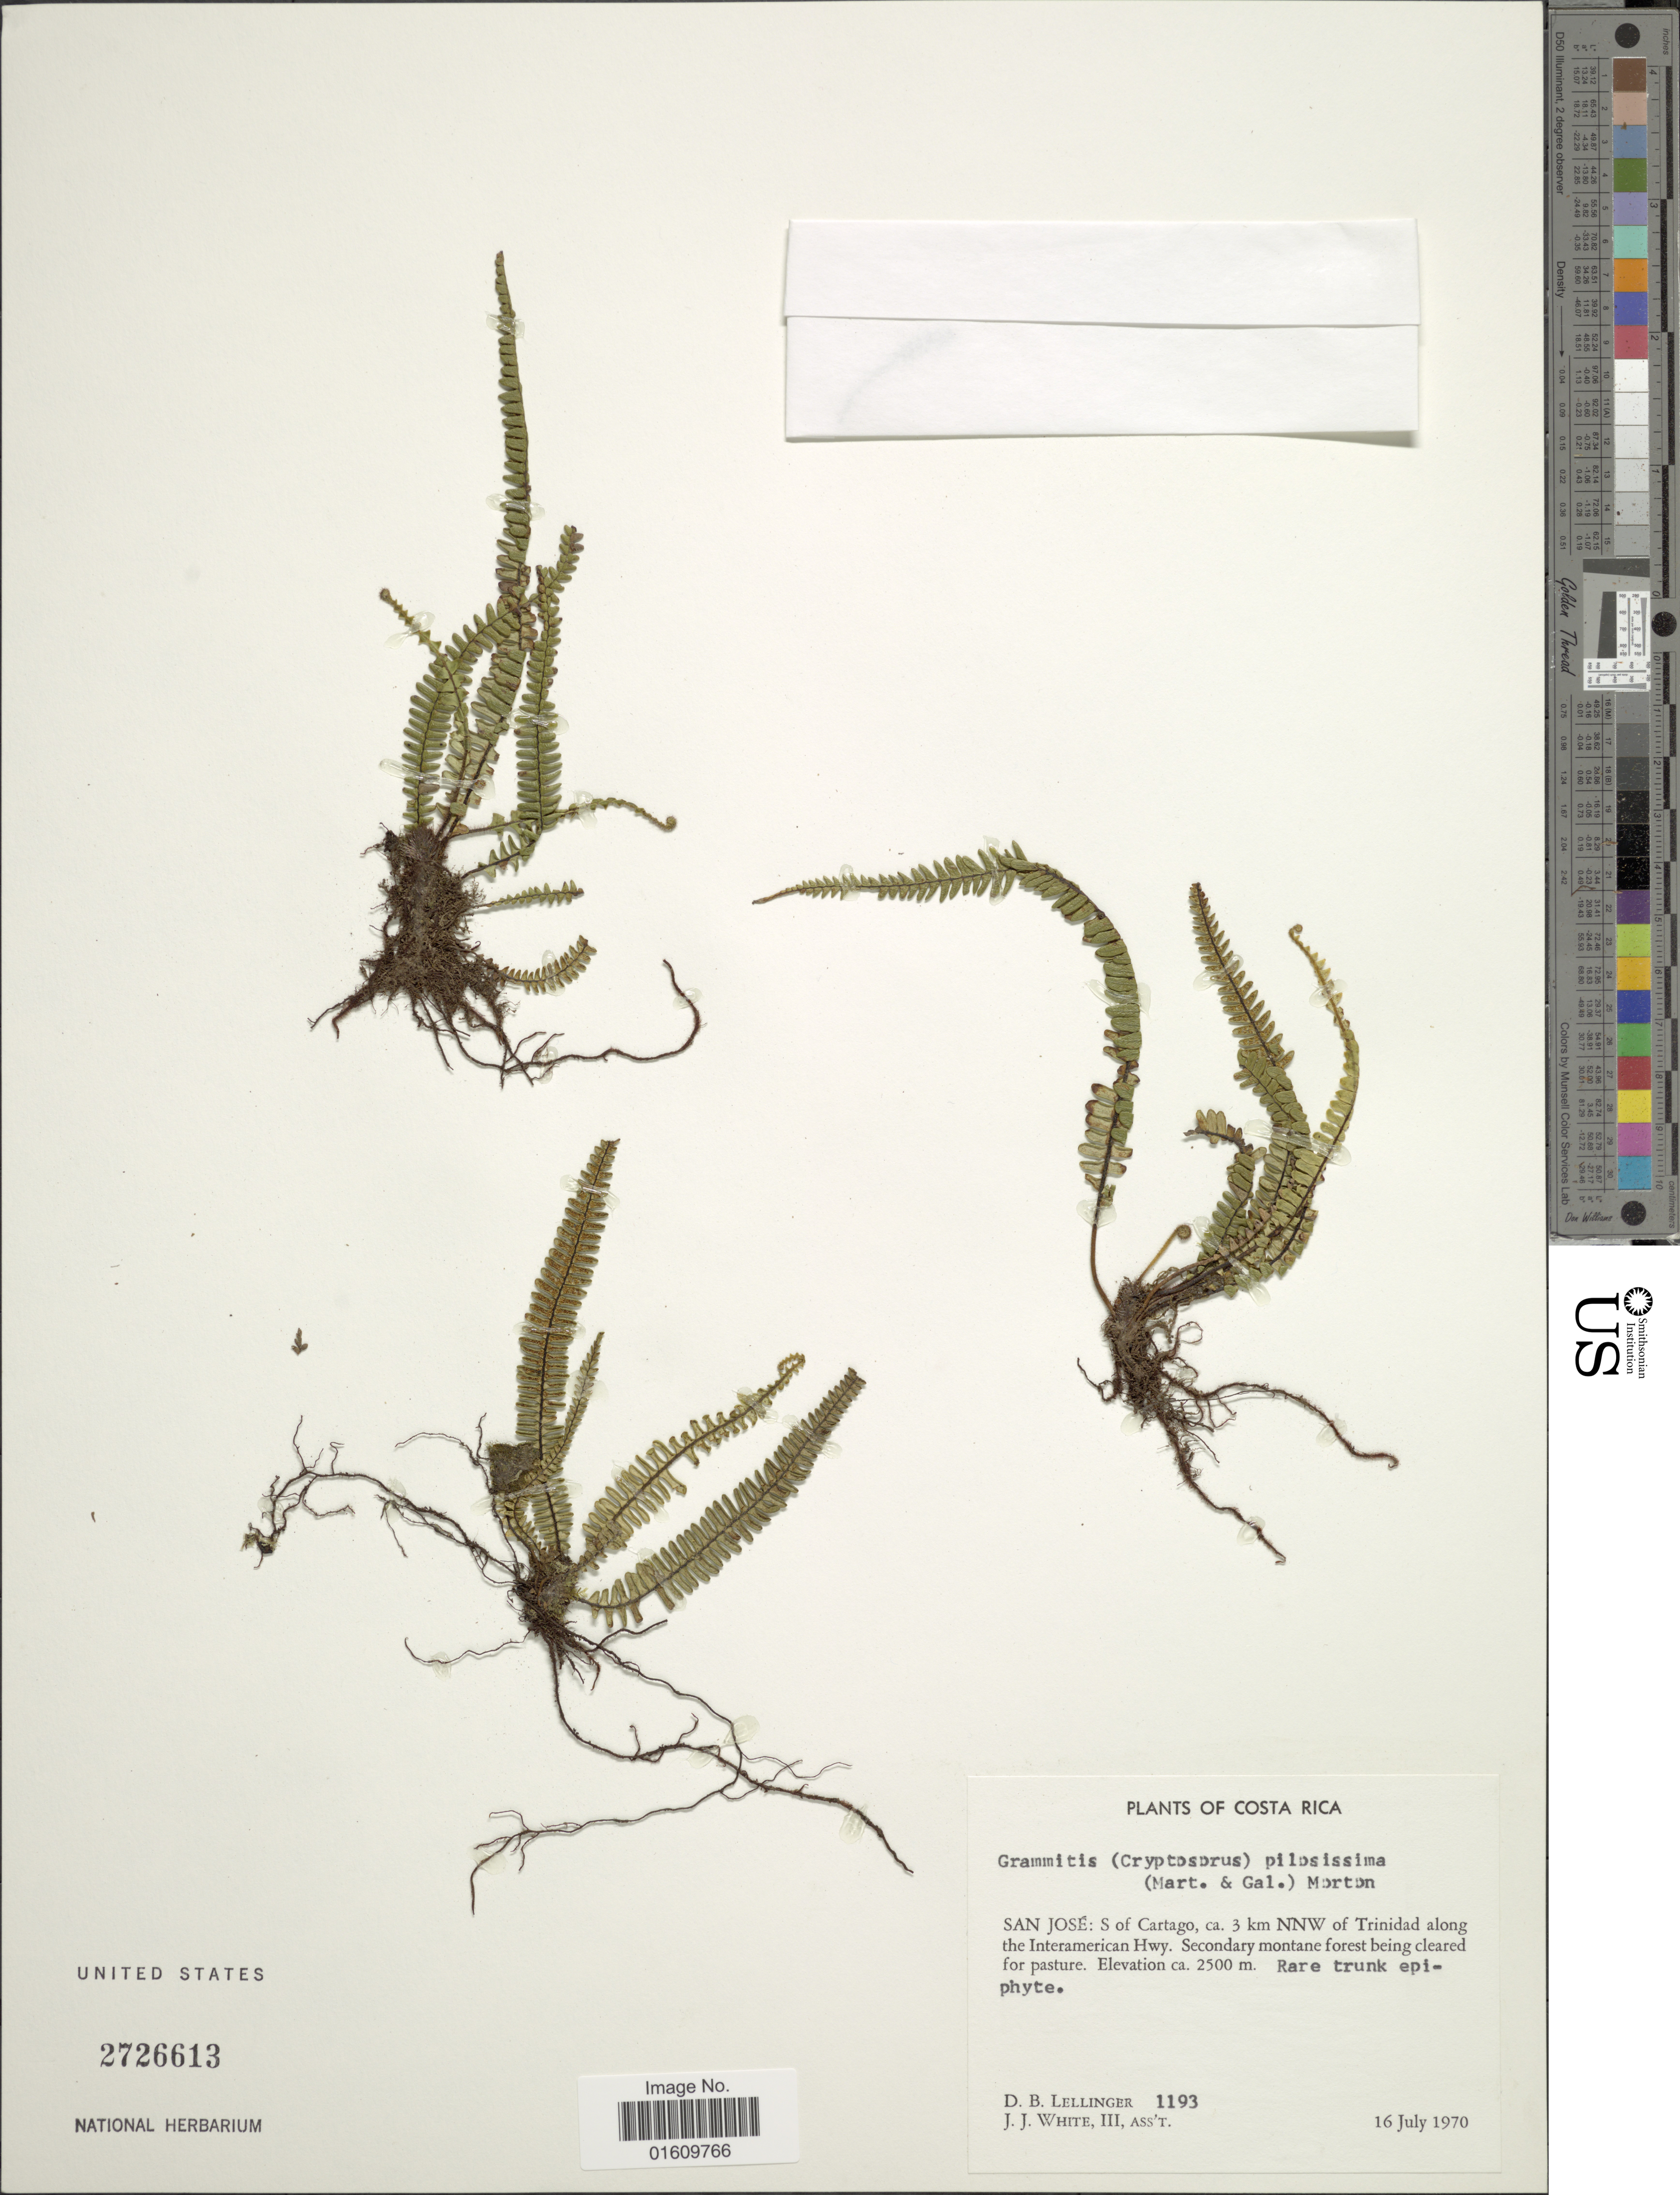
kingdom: Plantae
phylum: Tracheophyta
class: Polypodiopsida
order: Polypodiales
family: Polypodiaceae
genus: Melpomene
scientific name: Melpomene xiphopteroides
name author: (Liebm.) A.R. Sm. & R.C. Moran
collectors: D. B. Lellinger & J. J. White III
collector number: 1193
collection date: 1970-07-16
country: Costa Rica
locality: San Jose, S of Cartago, ca 3 km NNW of Trinidad along the Interamerican Hwy.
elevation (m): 2500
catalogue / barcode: US 2726613